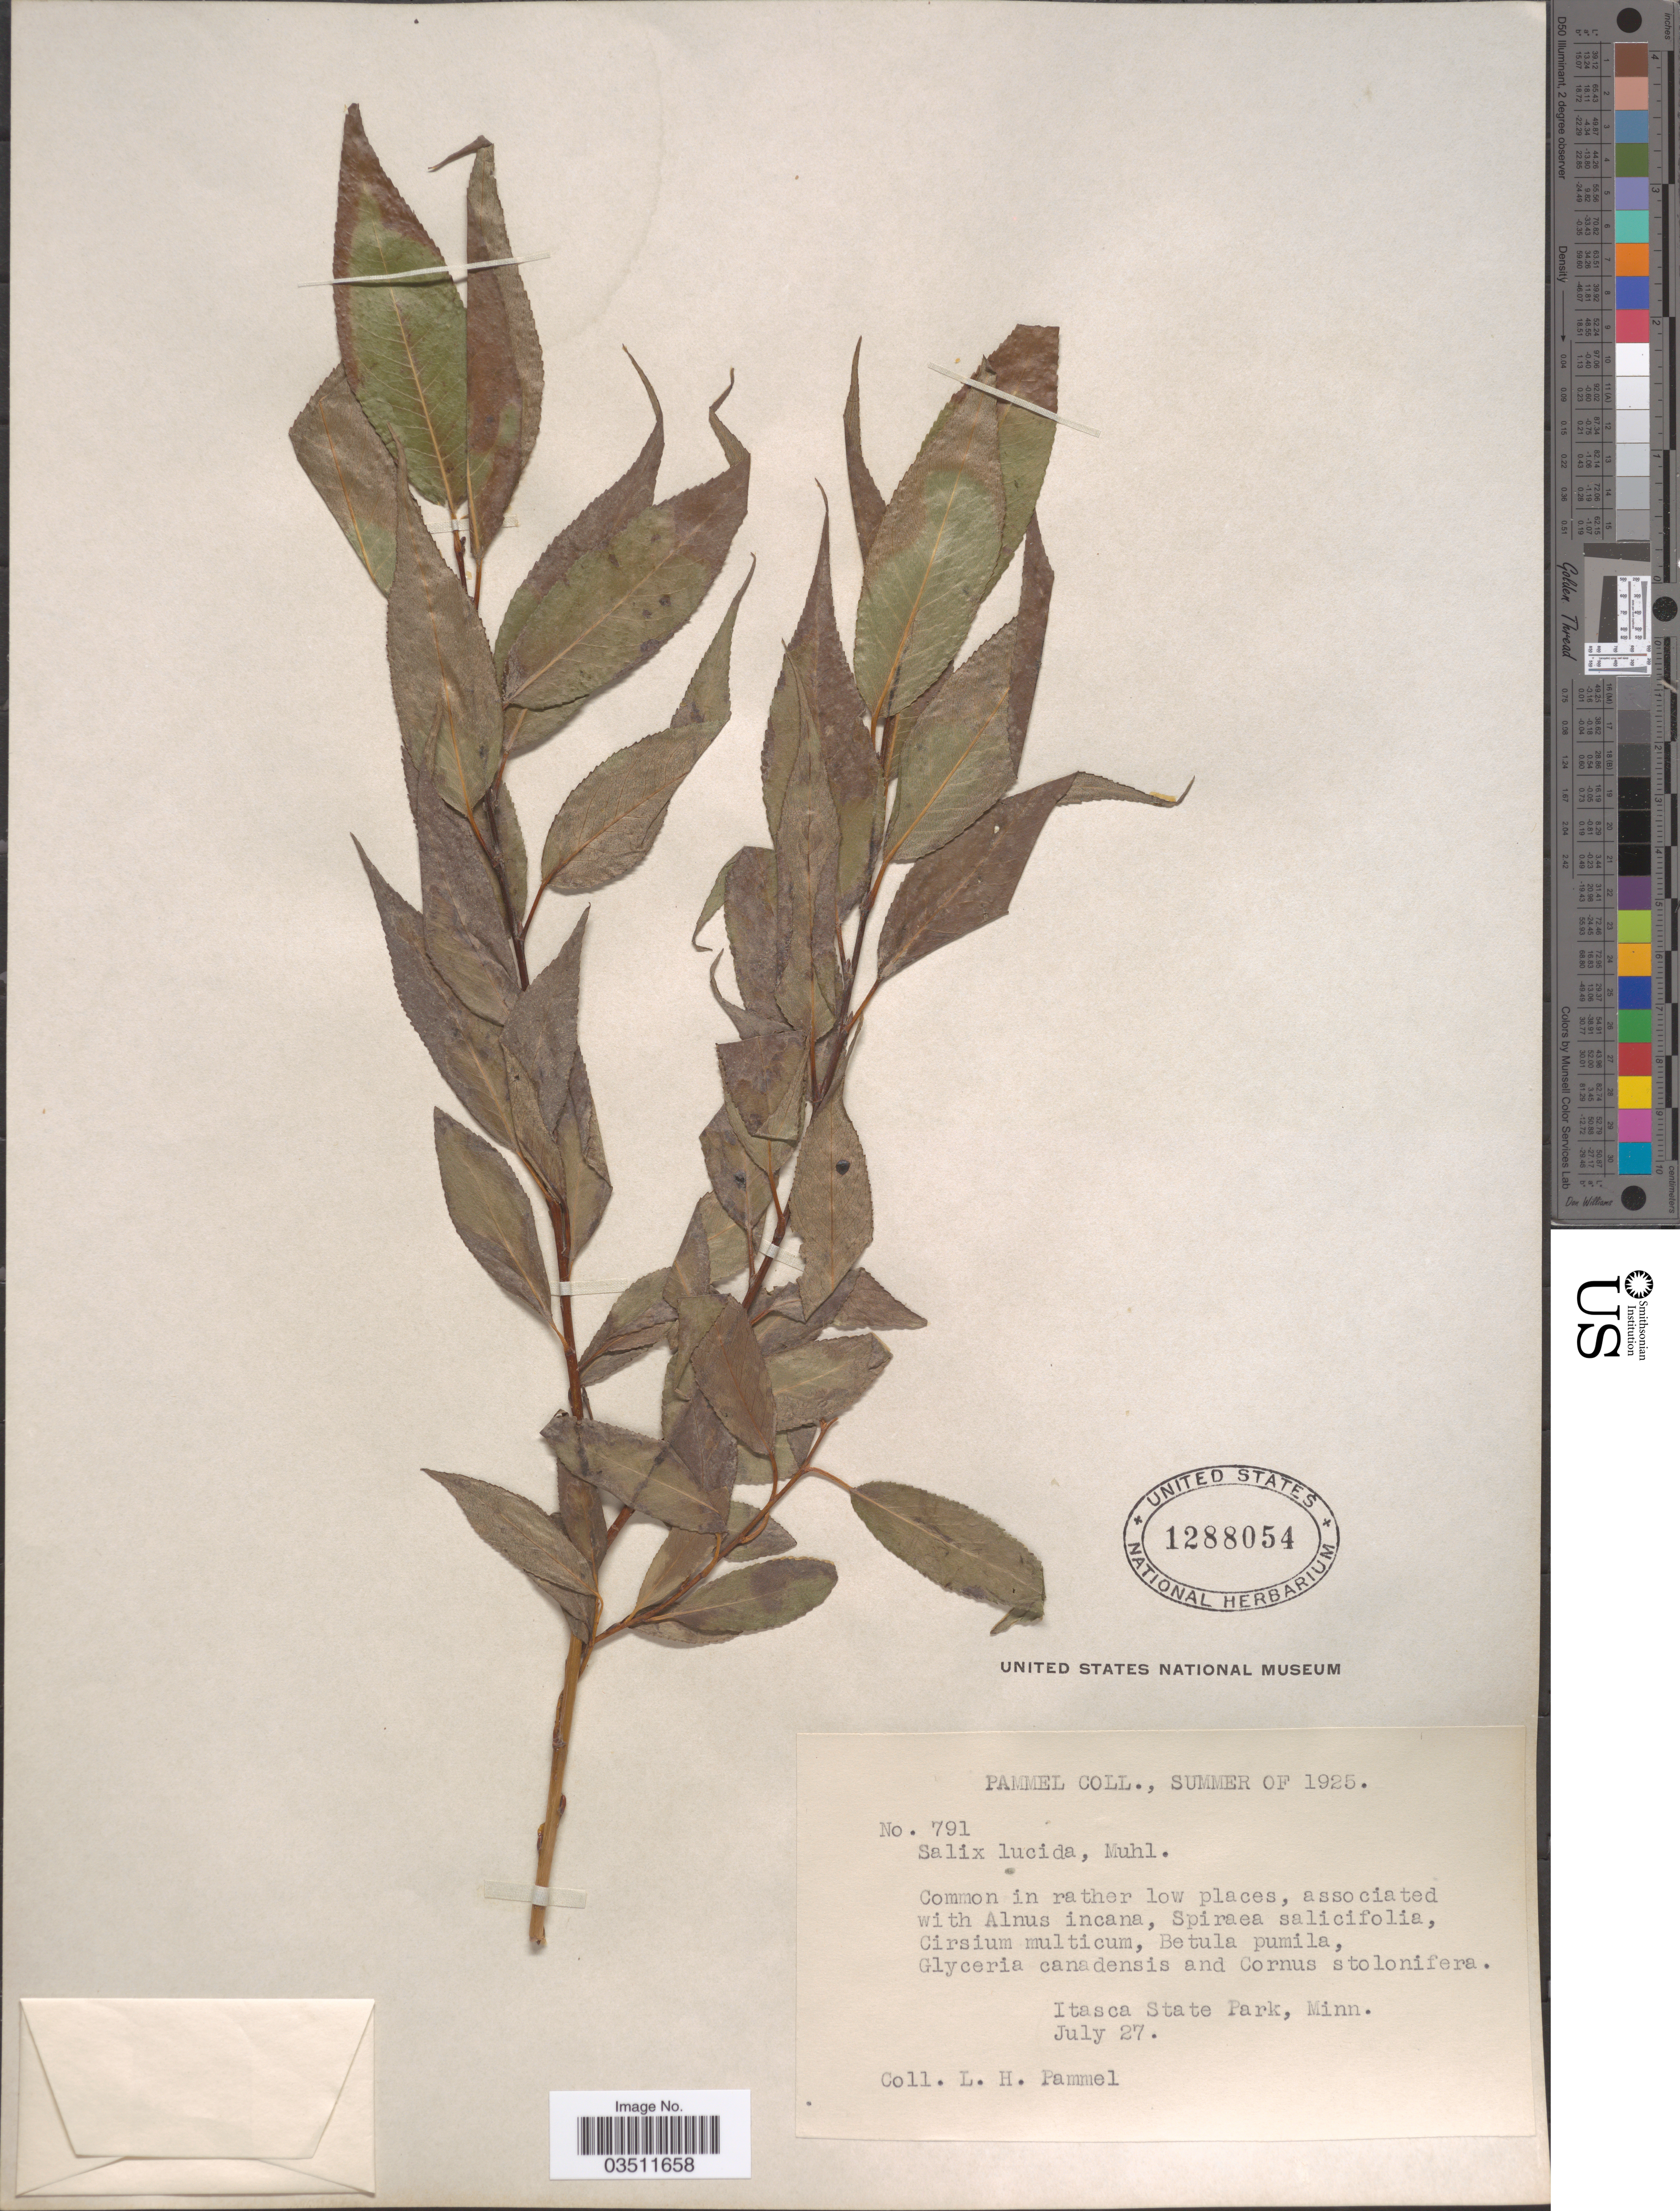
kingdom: Plantae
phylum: Tracheophyta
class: Magnoliopsida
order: Malpighiales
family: Salicaceae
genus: Salix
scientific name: Salix lucida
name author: Muhl.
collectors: L. Pammel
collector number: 791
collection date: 1925-07-27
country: United States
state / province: Minnesota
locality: Itasca State Park.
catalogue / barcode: US 1288054